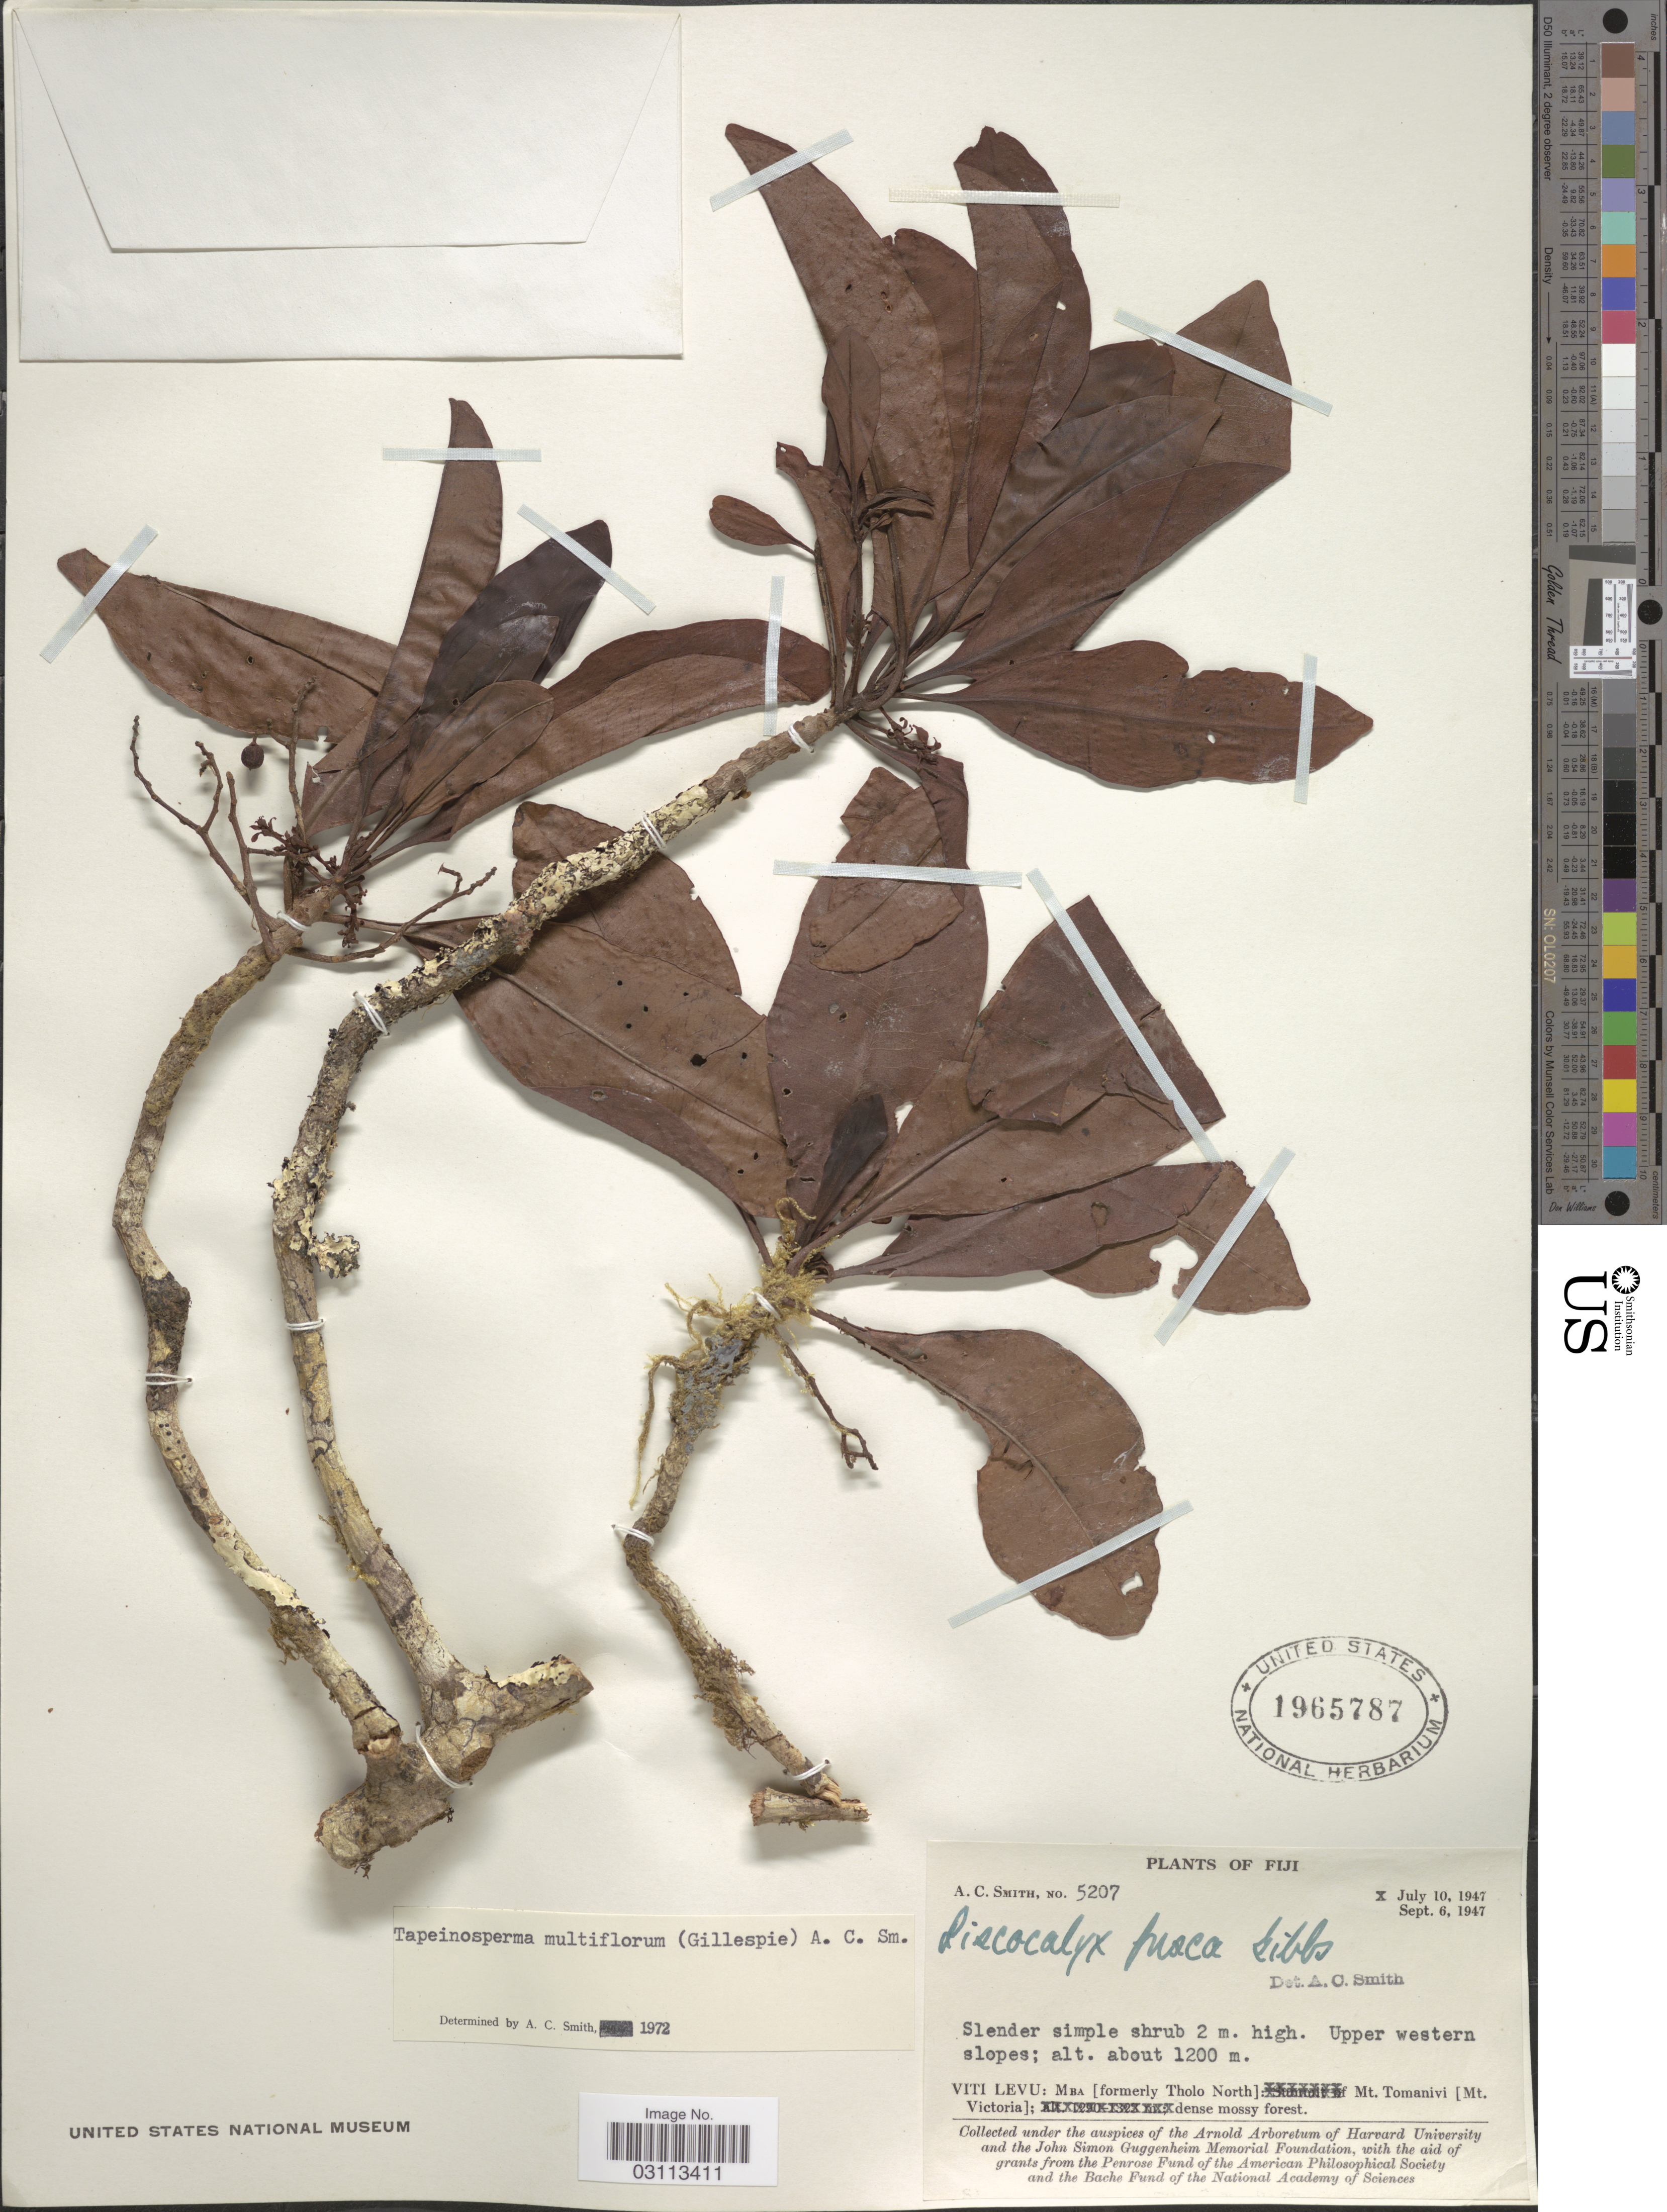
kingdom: Plantae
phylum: Tracheophyta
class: Magnoliopsida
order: Ericales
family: Primulaceae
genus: Tapeinosperma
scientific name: Tapeinosperma multiflorum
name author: (Gillespie) A.C. Sm.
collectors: A. C. Smith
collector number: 5207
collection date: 1947-07-10/1947-09-06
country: Fiji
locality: Viti Levu: Mba [formerly Tholo North]: Mt. Tomanivi [Mt. Victoria].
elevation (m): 1200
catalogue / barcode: US 1965787